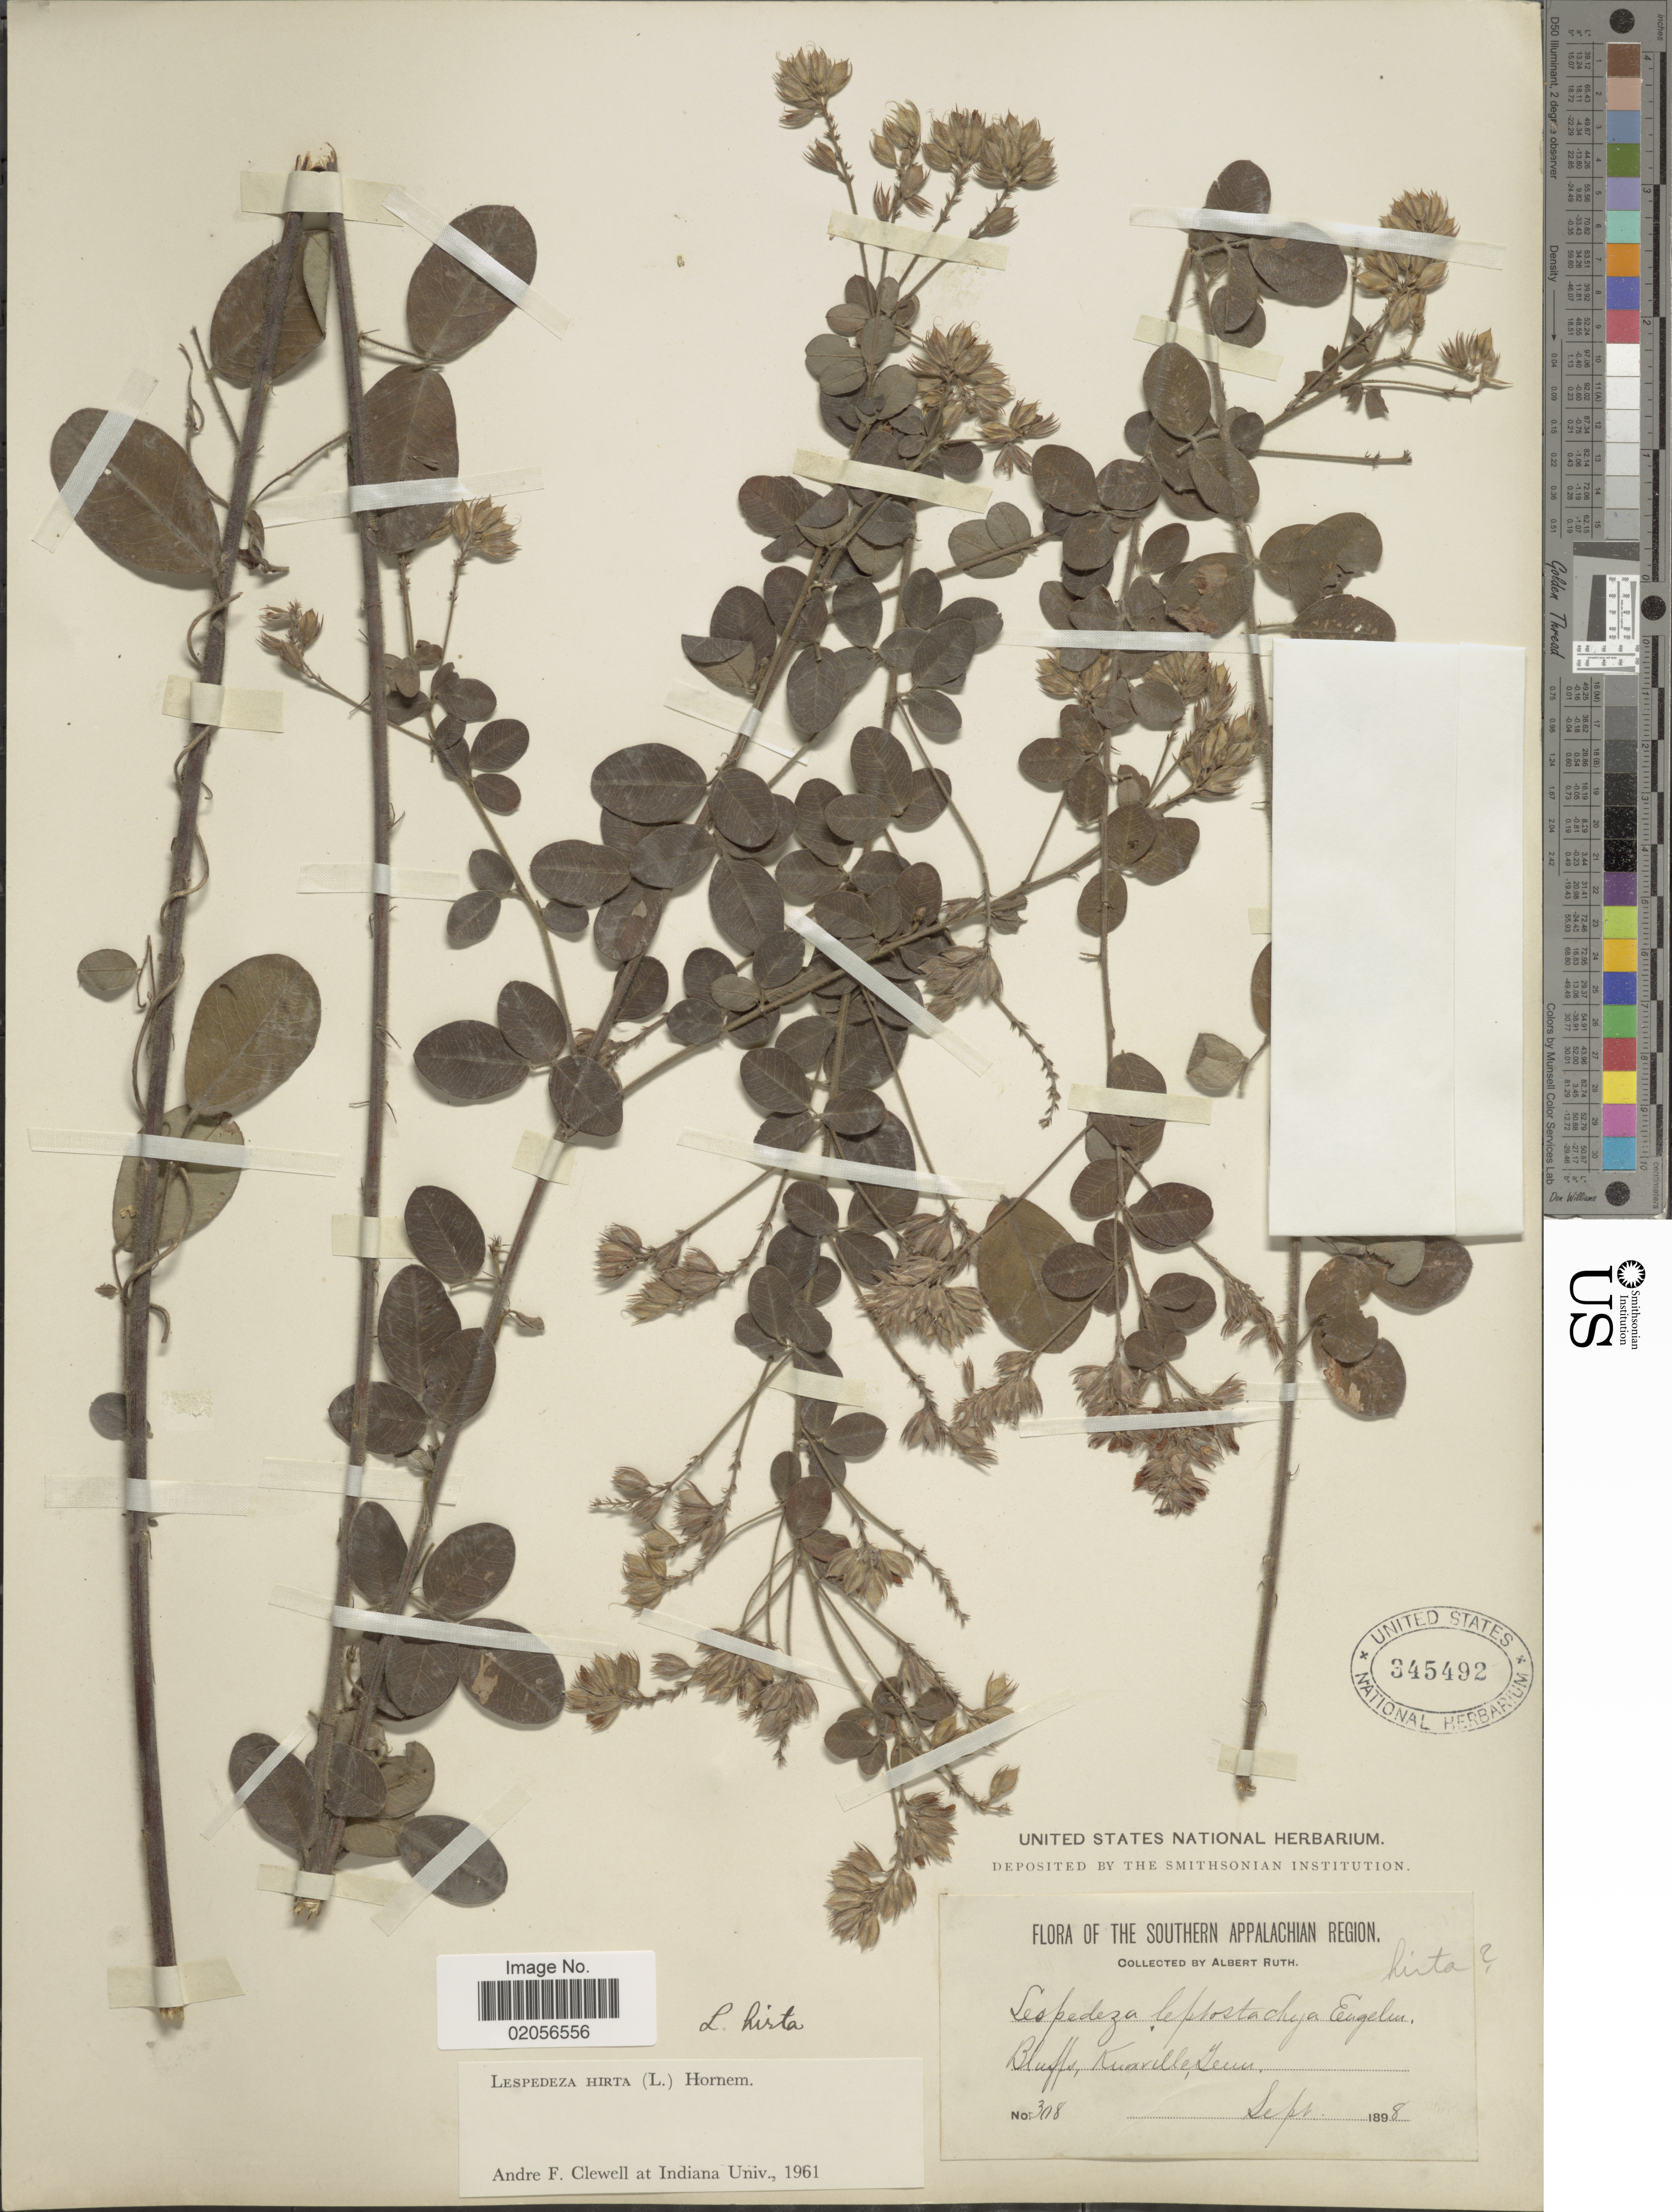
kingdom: Plantae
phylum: Tracheophyta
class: Magnoliopsida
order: Fabales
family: Fabaceae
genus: Lespedeza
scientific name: Lespedeza hirta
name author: (L.) Hornem.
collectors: A. Ruth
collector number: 308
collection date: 1898-09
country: United States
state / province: Tennessee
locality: The Southern Appalachian Region Bluffs, Kerrville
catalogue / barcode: US 345492